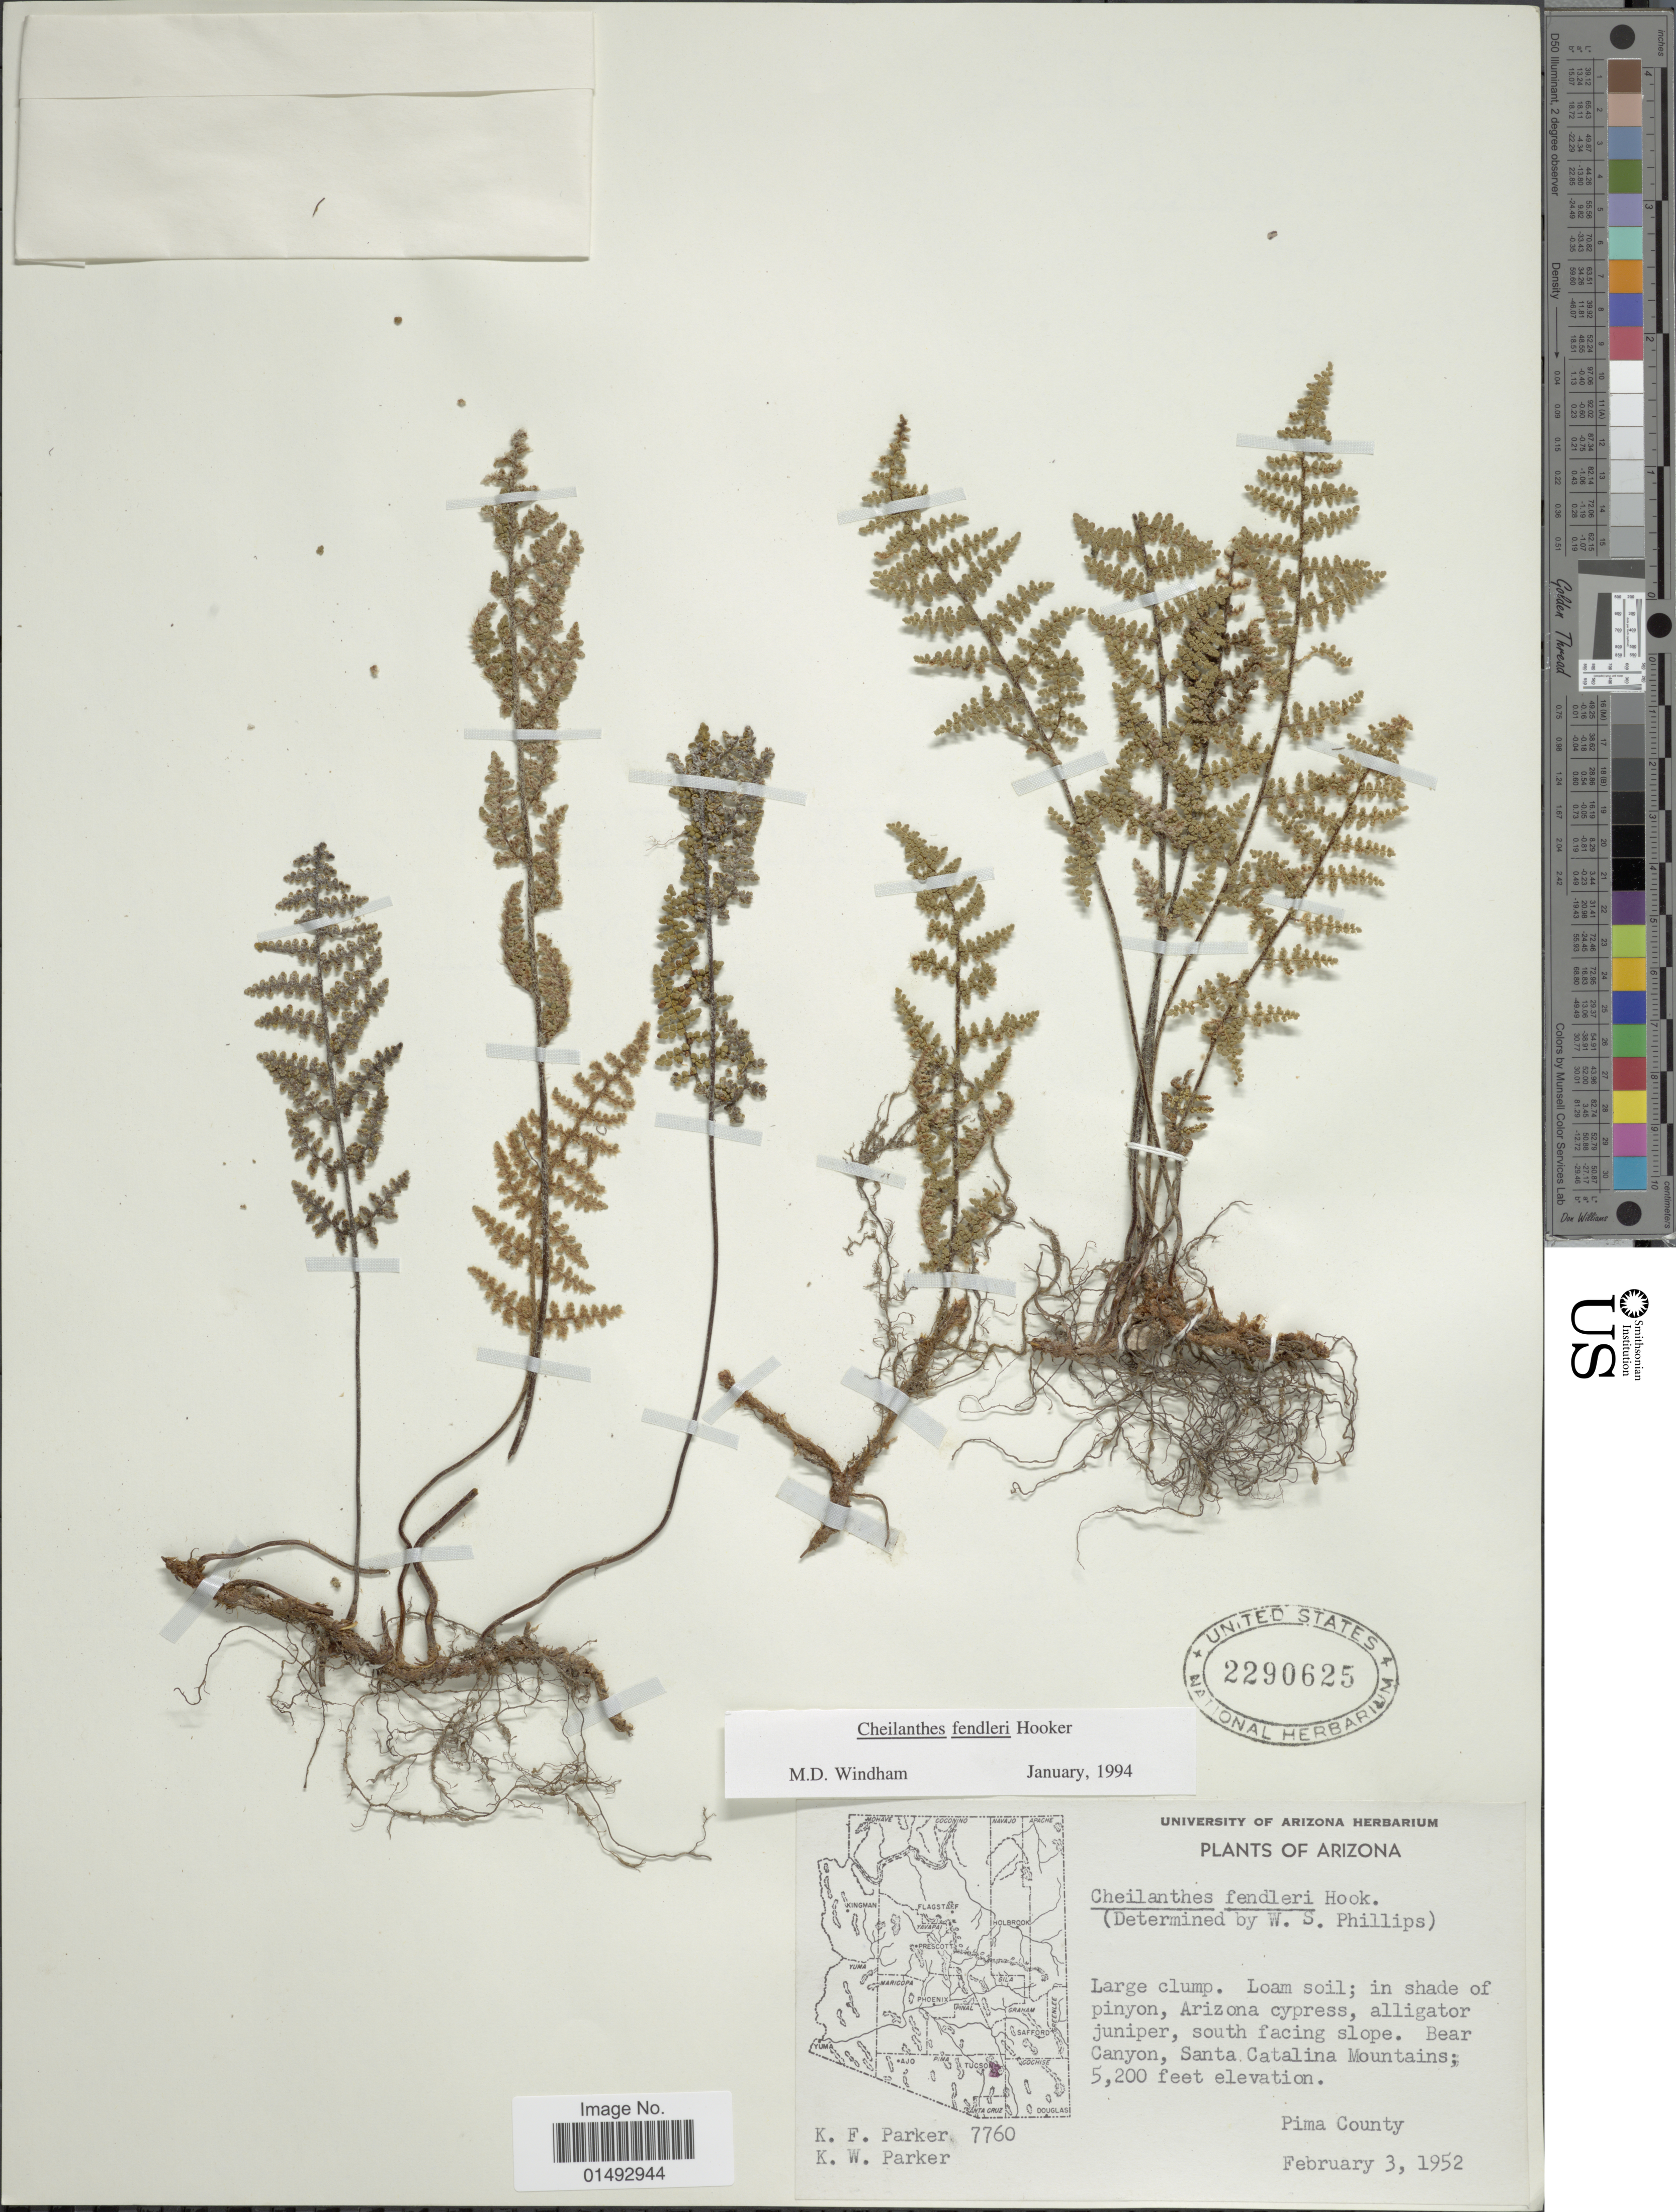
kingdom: Plantae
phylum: Tracheophyta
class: Polypodiopsida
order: Polypodiales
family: Pteridaceae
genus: Myriopteris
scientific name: Myriopteris fendleri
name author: (Hook.) E. Fourn.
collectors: K. F. Parker & K. Parker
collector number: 7760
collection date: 1952-02-03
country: United States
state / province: Arizona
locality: In shade of pinyon, Arizona cypress, alligator juniper, south facing slope. Bear Canyon, Santa Catalina Mountains, Pima County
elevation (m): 1585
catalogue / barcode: US 2290625